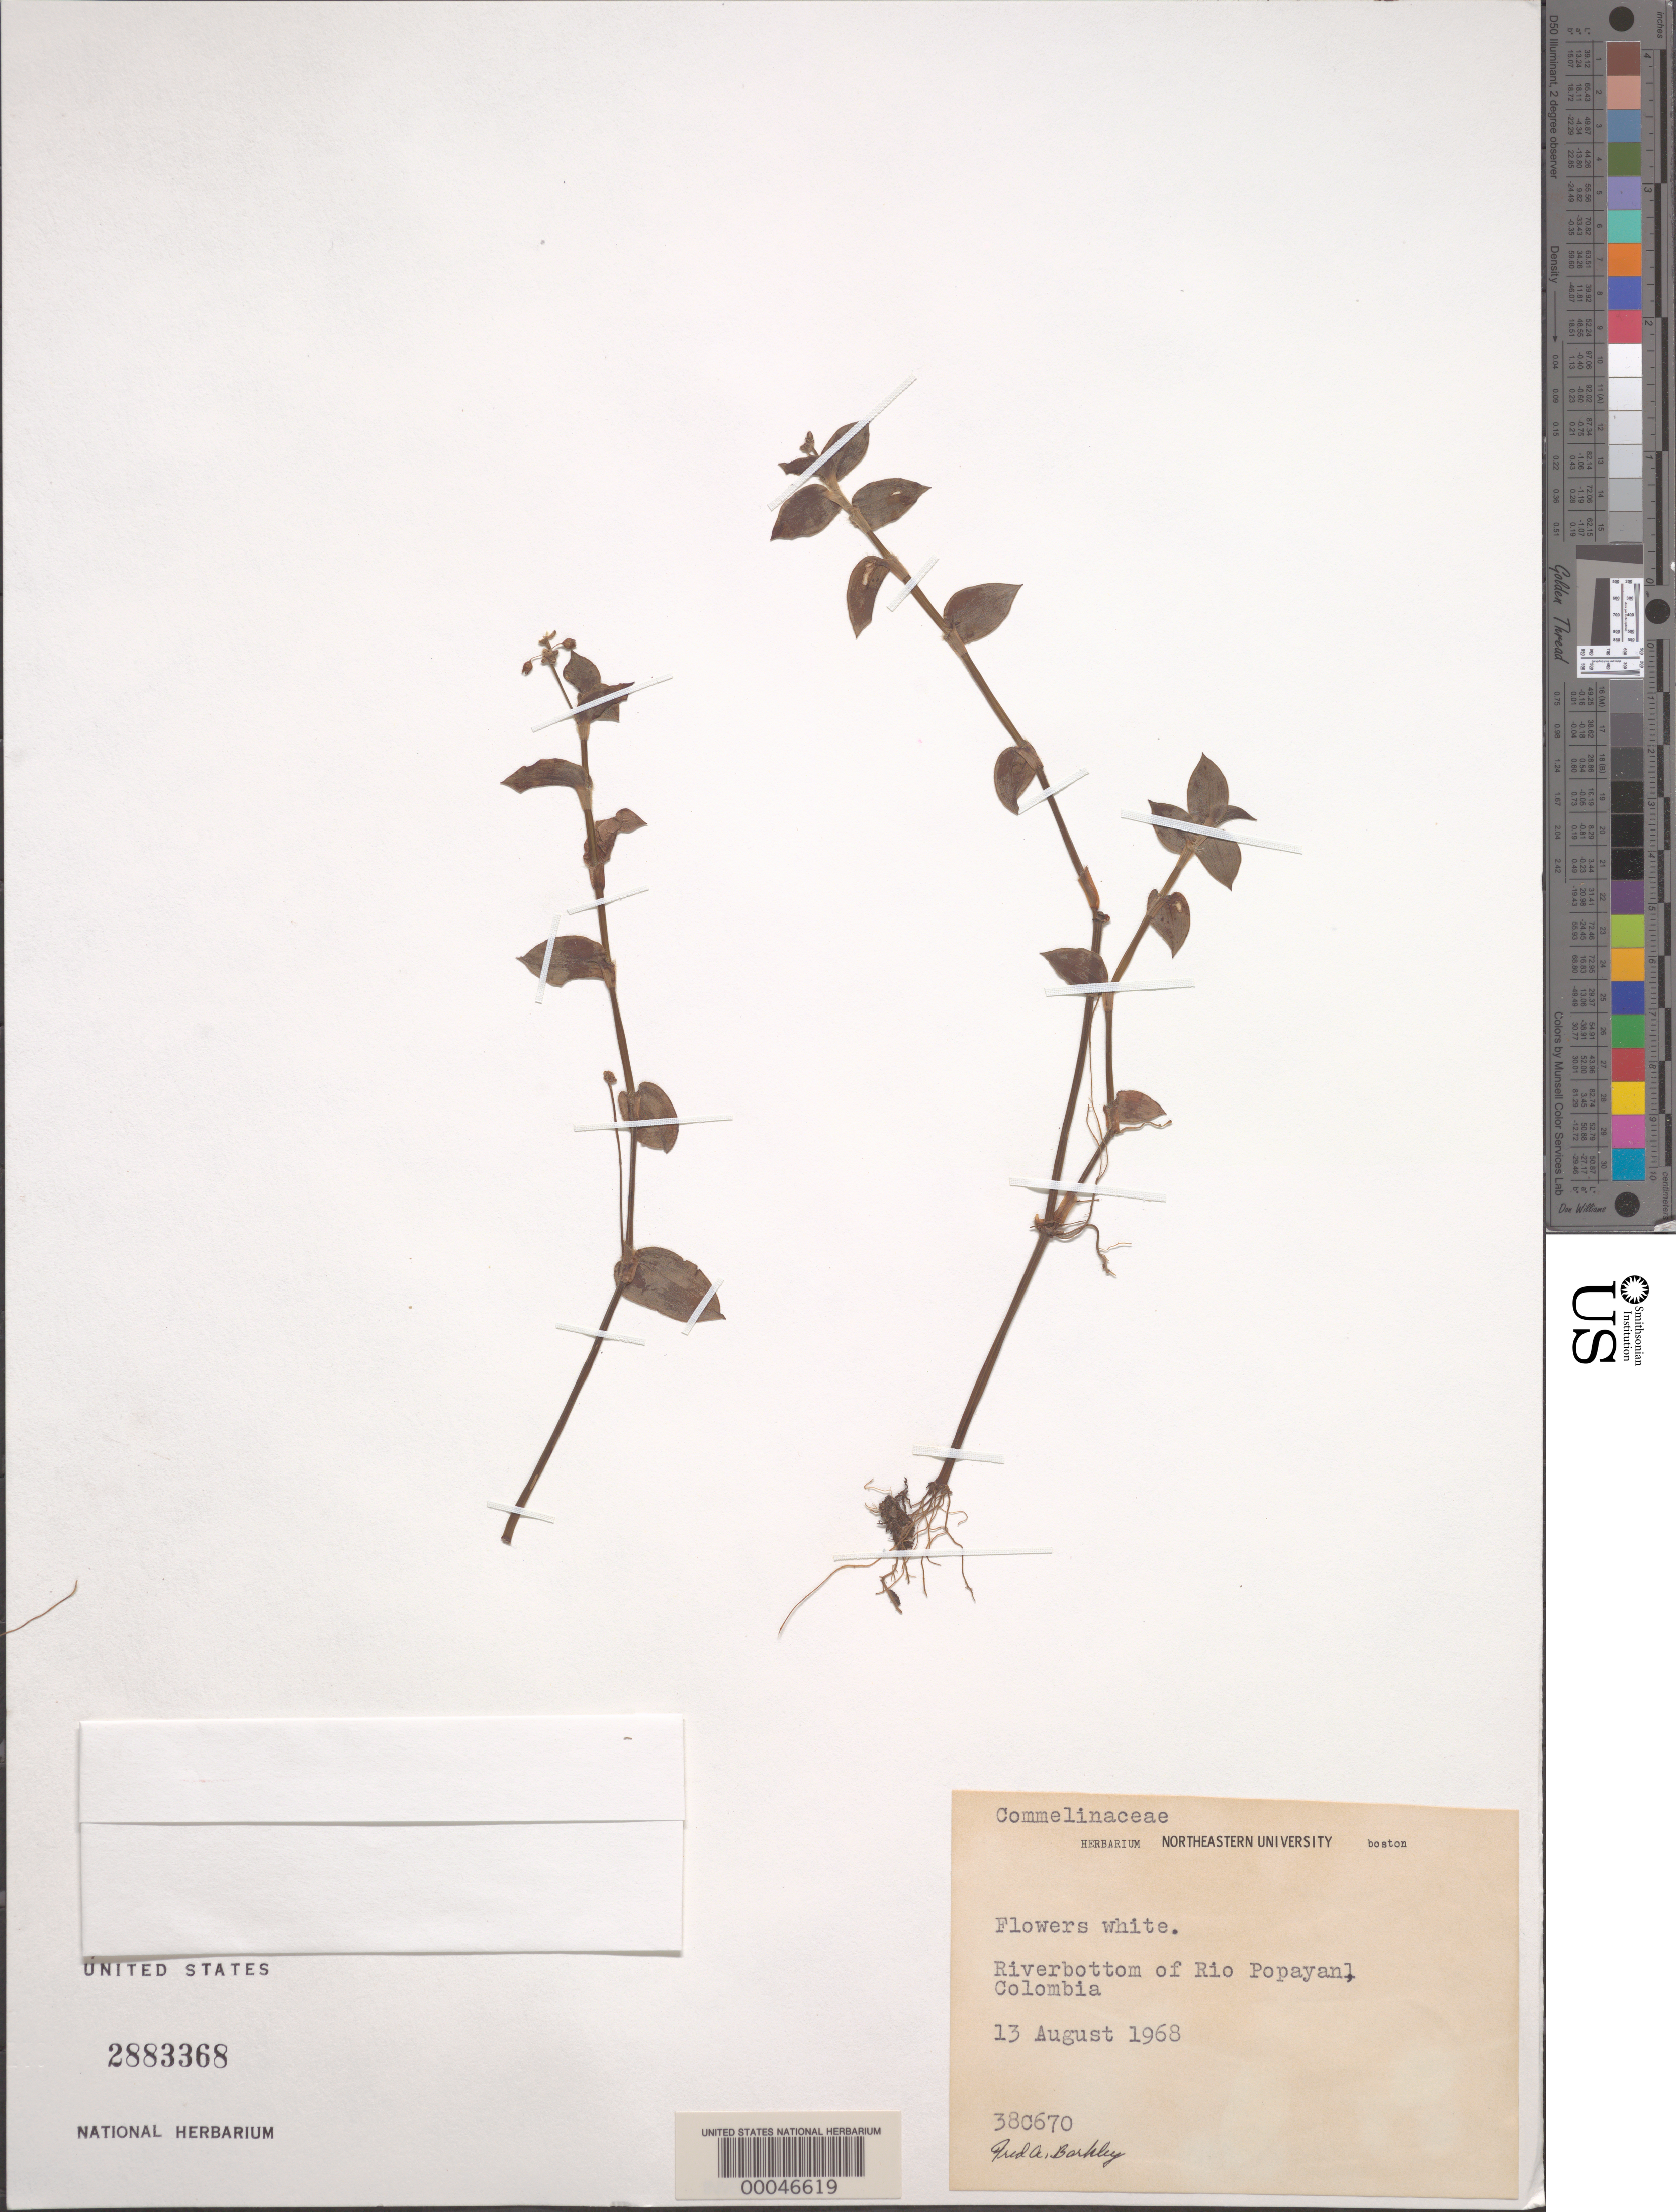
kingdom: Plantae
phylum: Tracheophyta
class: Liliopsida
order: Commelinales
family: Commelinaceae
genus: Callisia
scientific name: Callisia sp.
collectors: F. A. Barkley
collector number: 38c670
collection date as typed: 13 Aug 1968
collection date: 1968-08-13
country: Colombia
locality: Rio Popayanl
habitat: River bottom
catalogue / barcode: US 2883368